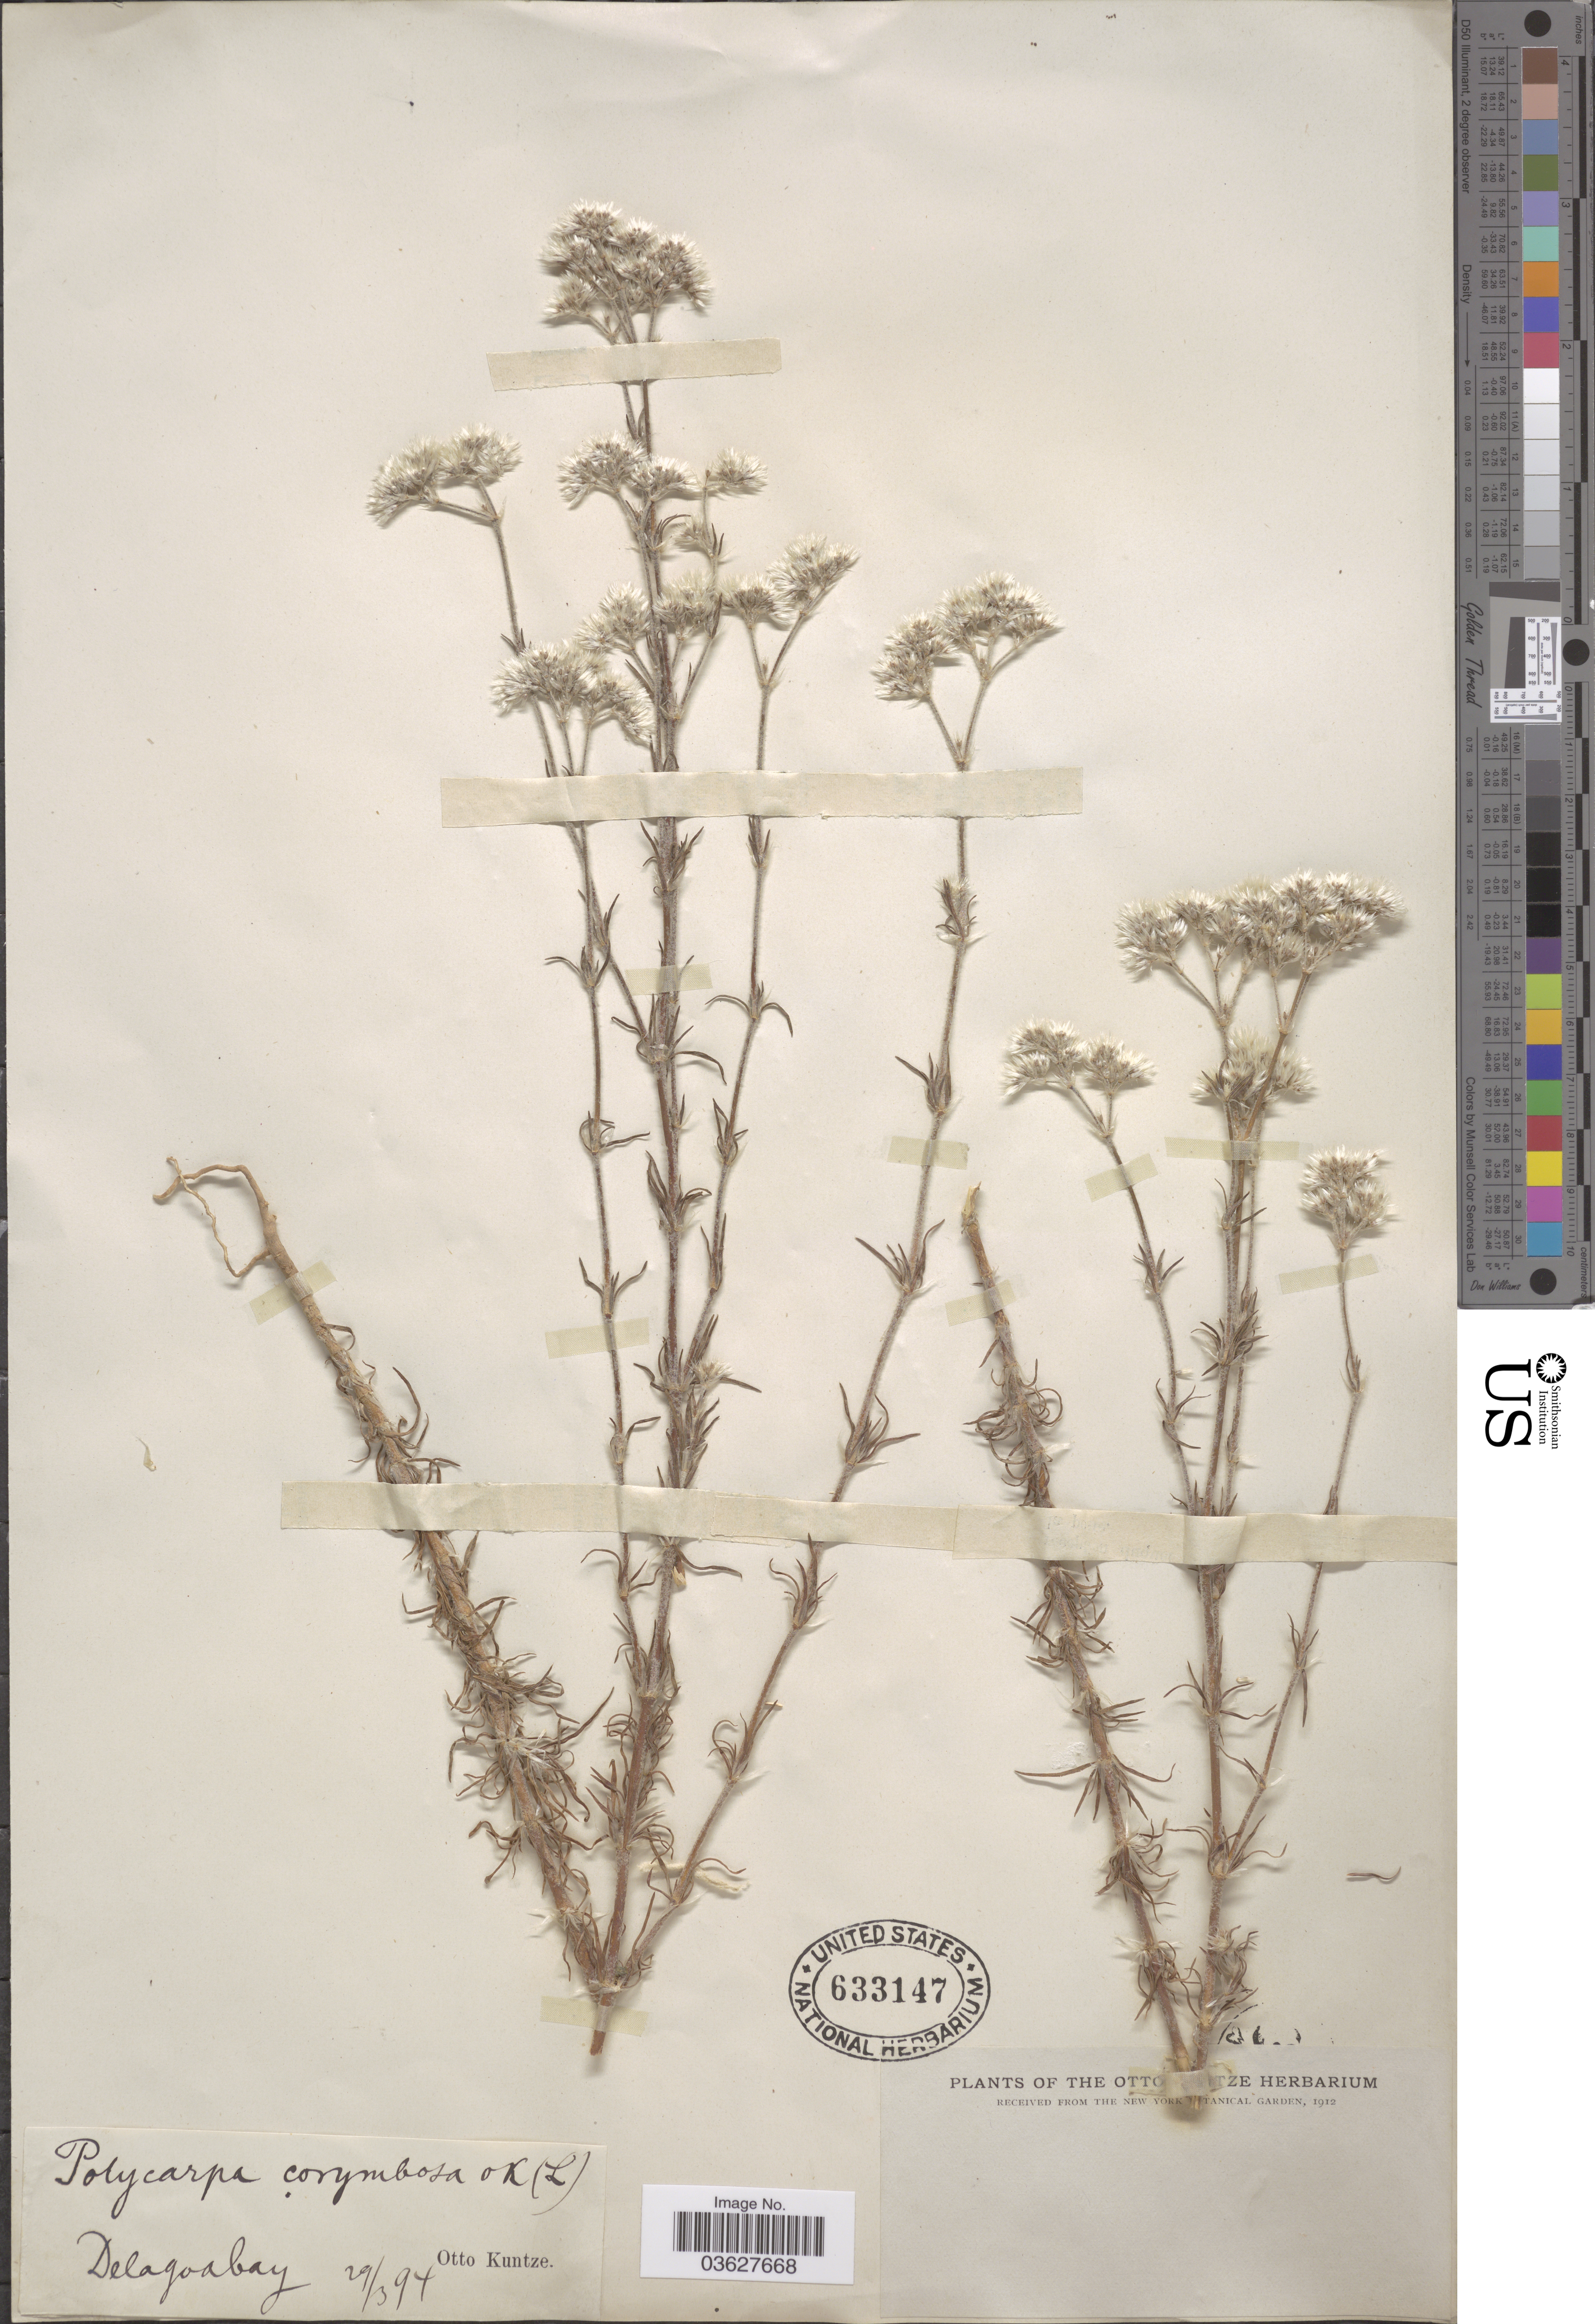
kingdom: Plantae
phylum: Tracheophyta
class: Magnoliopsida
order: Caryophyllales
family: Caryophyllaceae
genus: Polycarpaea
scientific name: Polycarpaea corymbosa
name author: (L.) Lam.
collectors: C.E.O. Kuntze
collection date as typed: Transcribed d/m/y: 29/3/94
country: Mozambique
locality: Delagoabay.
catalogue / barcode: US 633147